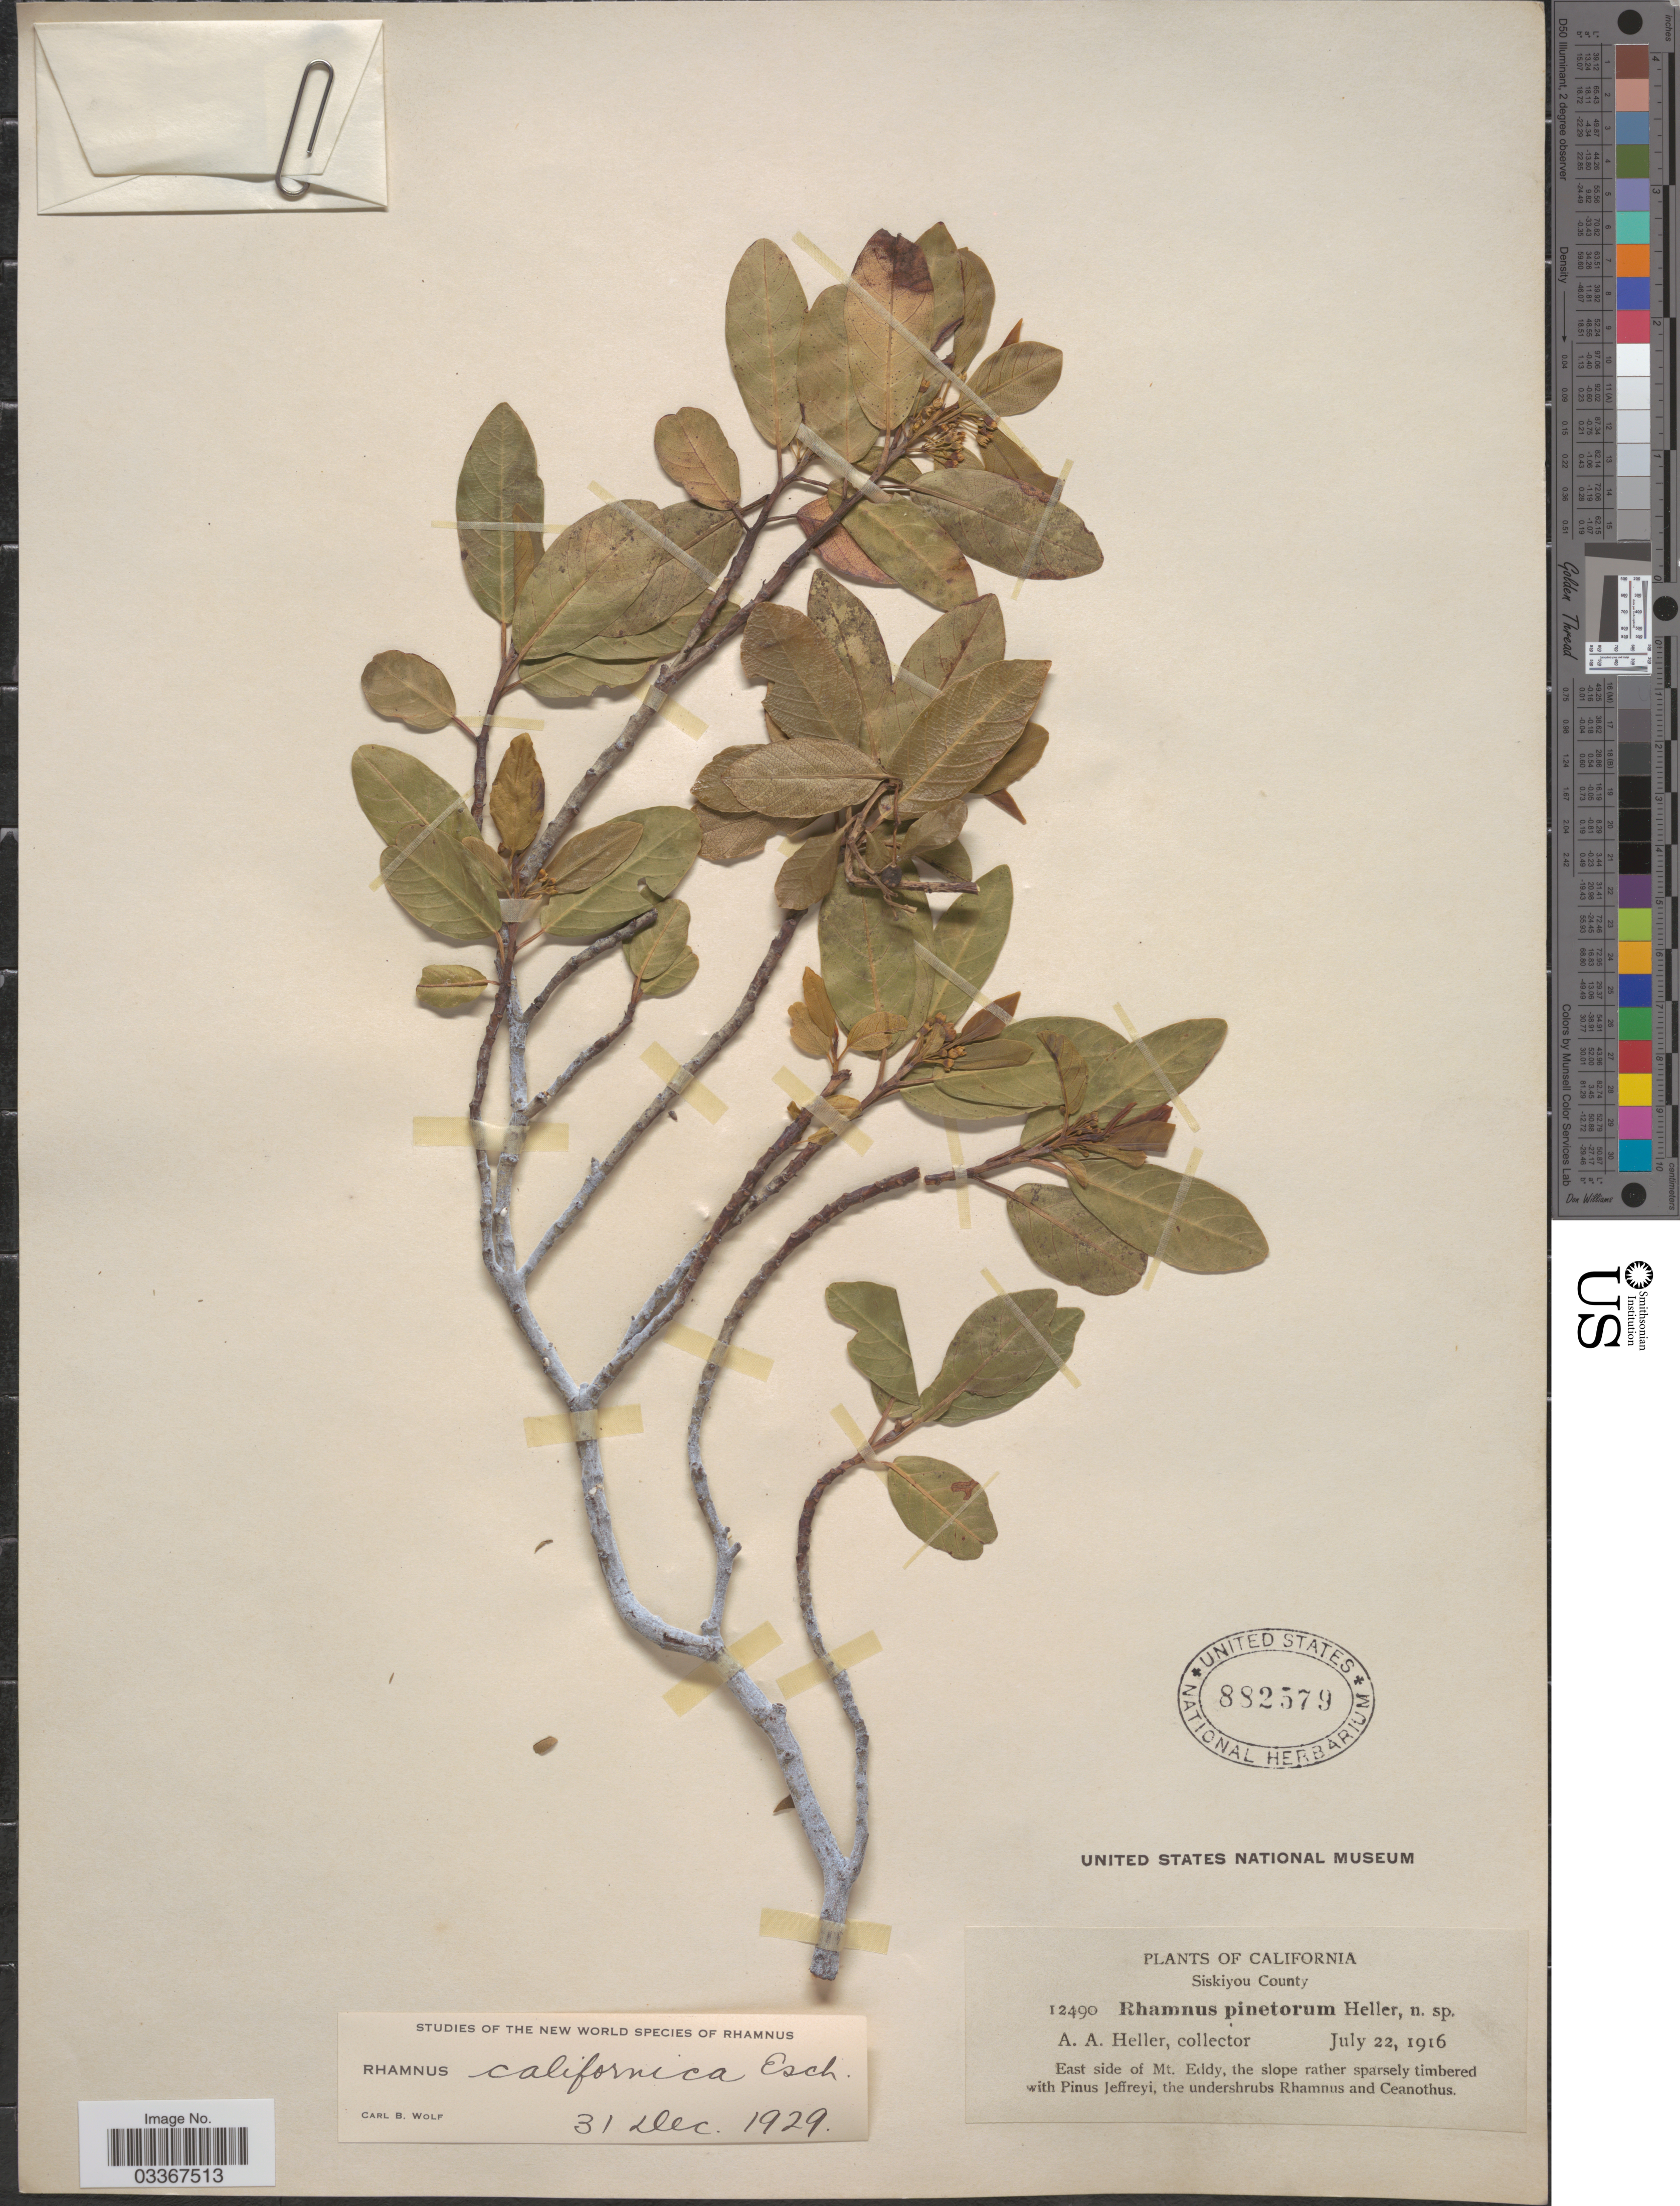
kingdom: Plantae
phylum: Tracheophyta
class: Magnoliopsida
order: Rosales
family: Rhamnaceae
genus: Frangula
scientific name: Frangula californica subsp. californica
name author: (Eschsch.) A. Gray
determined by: Strong, Mark T., (BOT), Smithsonian Institution - National Museum of Natural History (UNITED STATES)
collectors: A. A. Heller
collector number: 12490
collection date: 1916-07-22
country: United States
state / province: California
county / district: Siskiyou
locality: Siskiyou County. East side of Mt. Eddy.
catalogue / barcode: US 882579